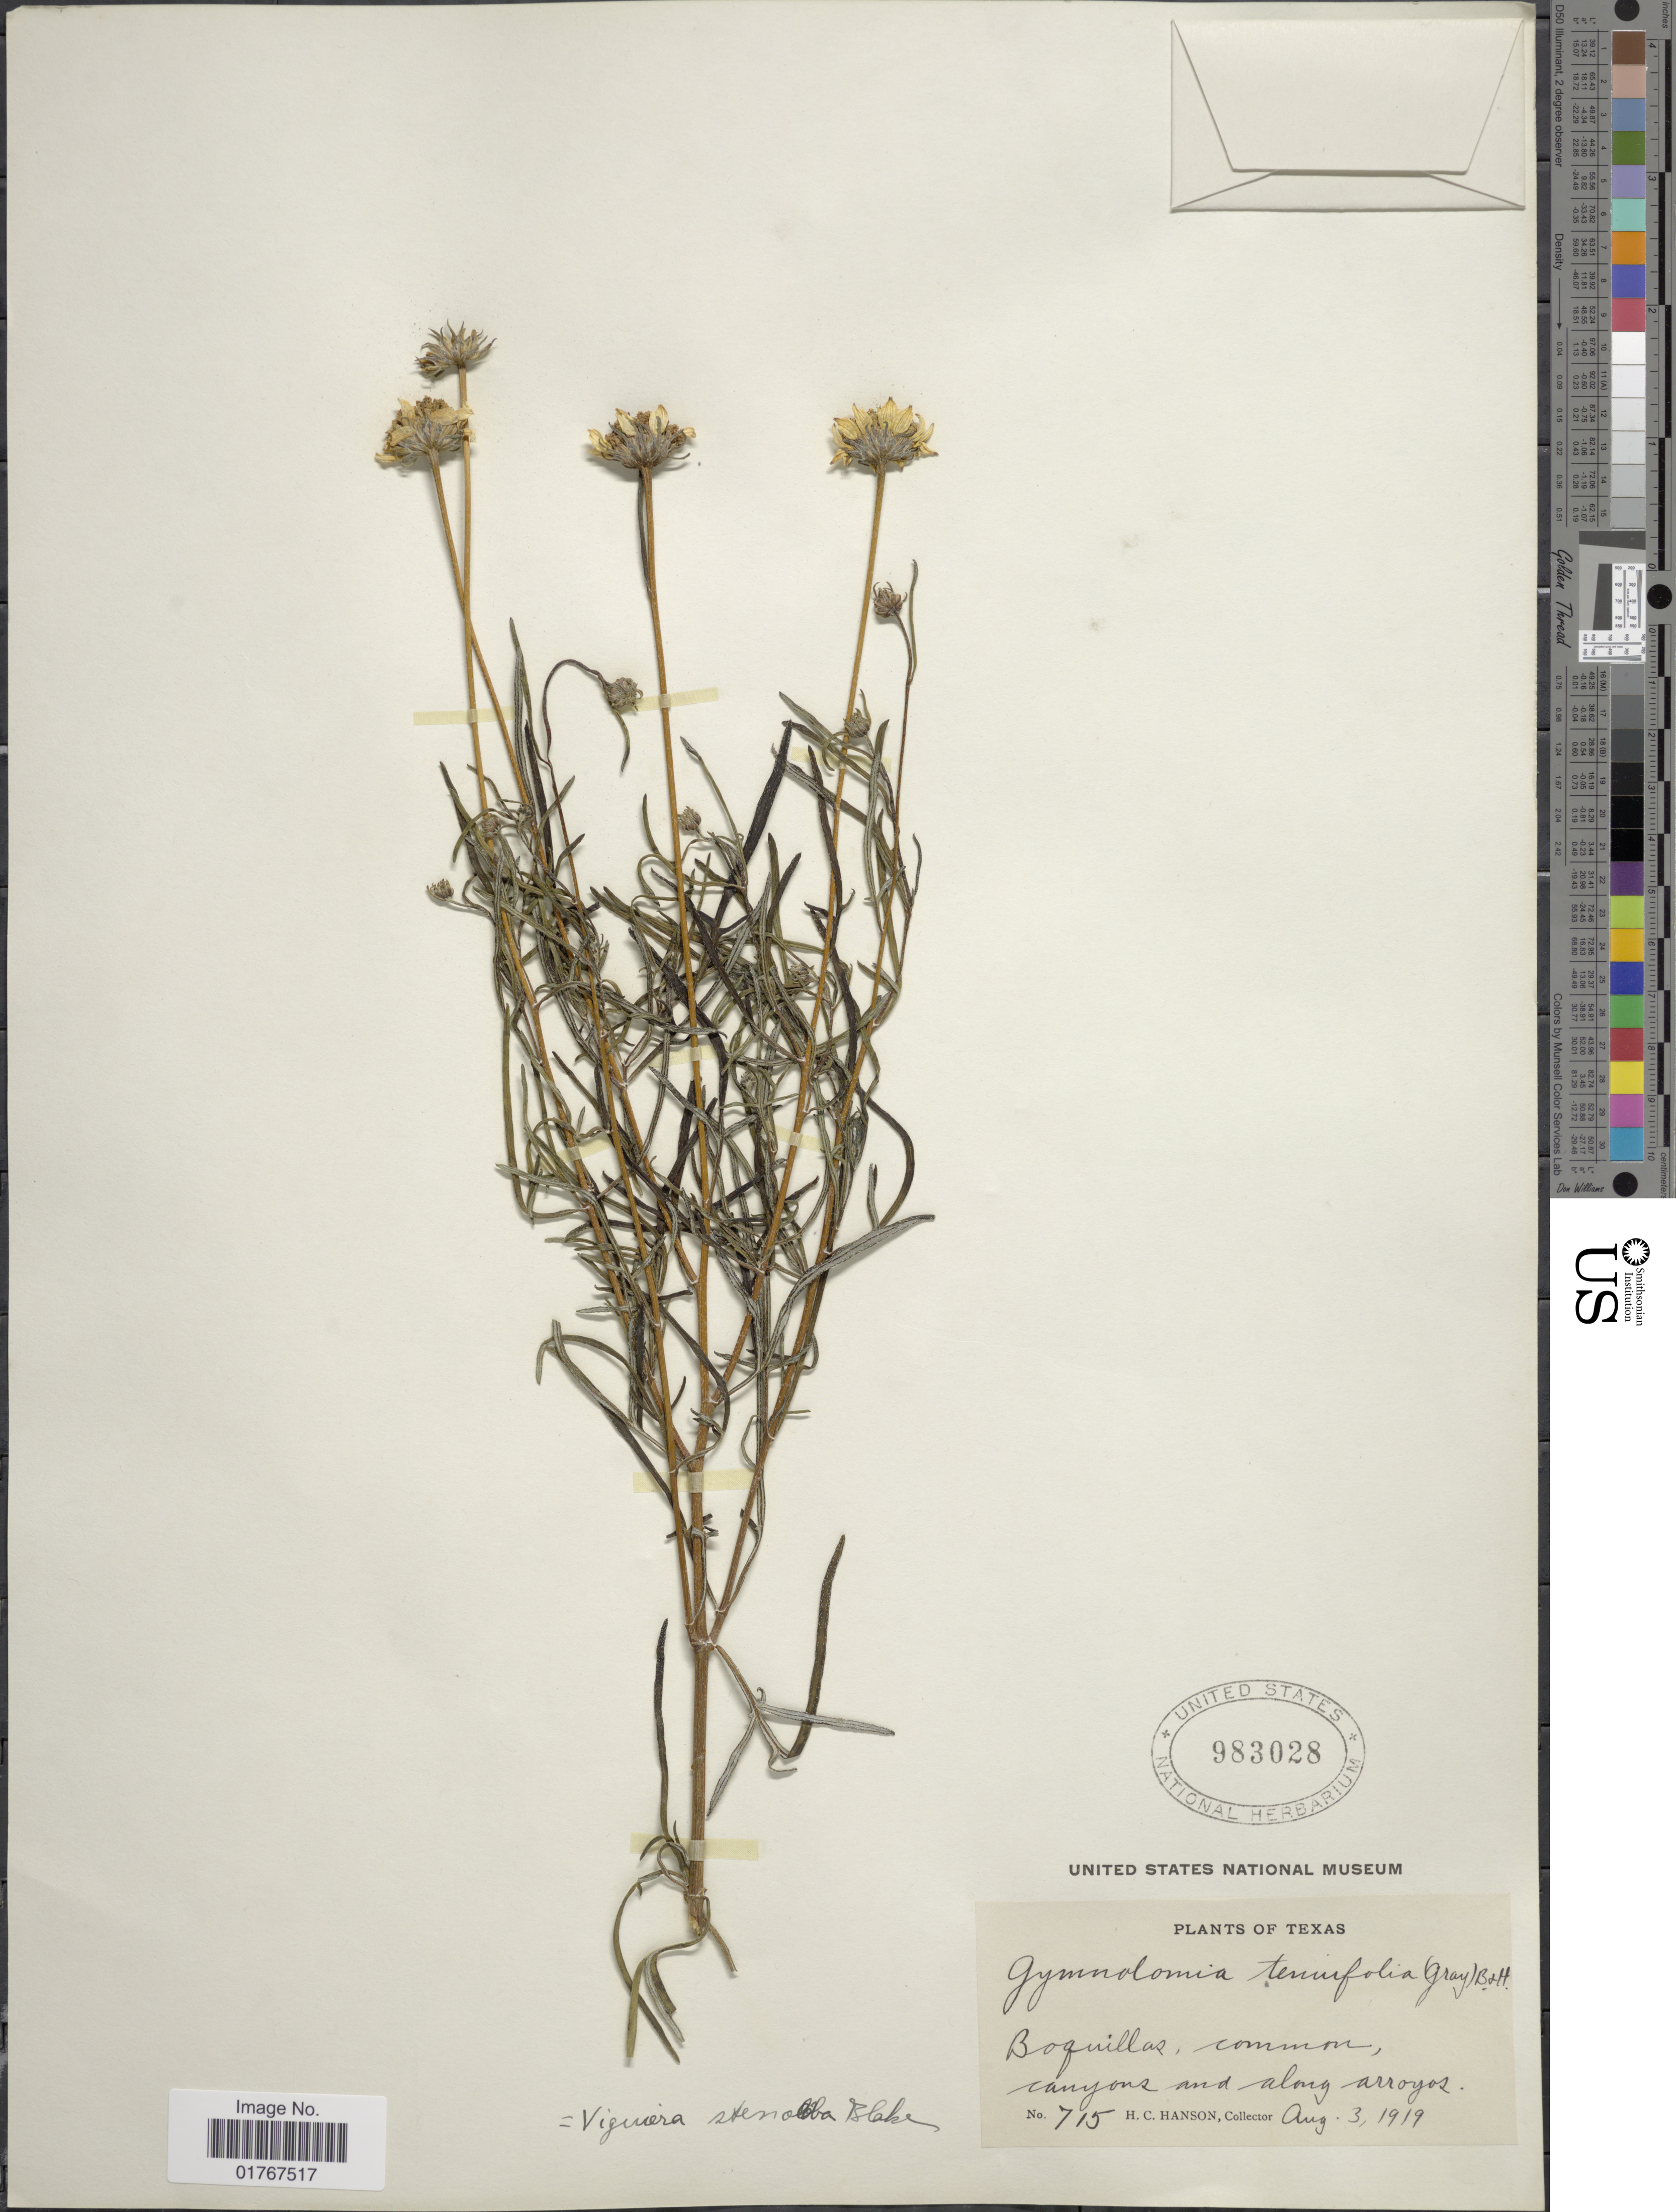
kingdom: Plantae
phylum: Tracheophyta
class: Magnoliopsida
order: Asterales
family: Asteraceae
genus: Viguiera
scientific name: Viguiera stenoloba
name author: S.F. Blake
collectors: H. Hanson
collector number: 715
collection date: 1919-08-03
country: United States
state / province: Texas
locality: Boquillas, common canyons and along arroyos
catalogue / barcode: US 983028